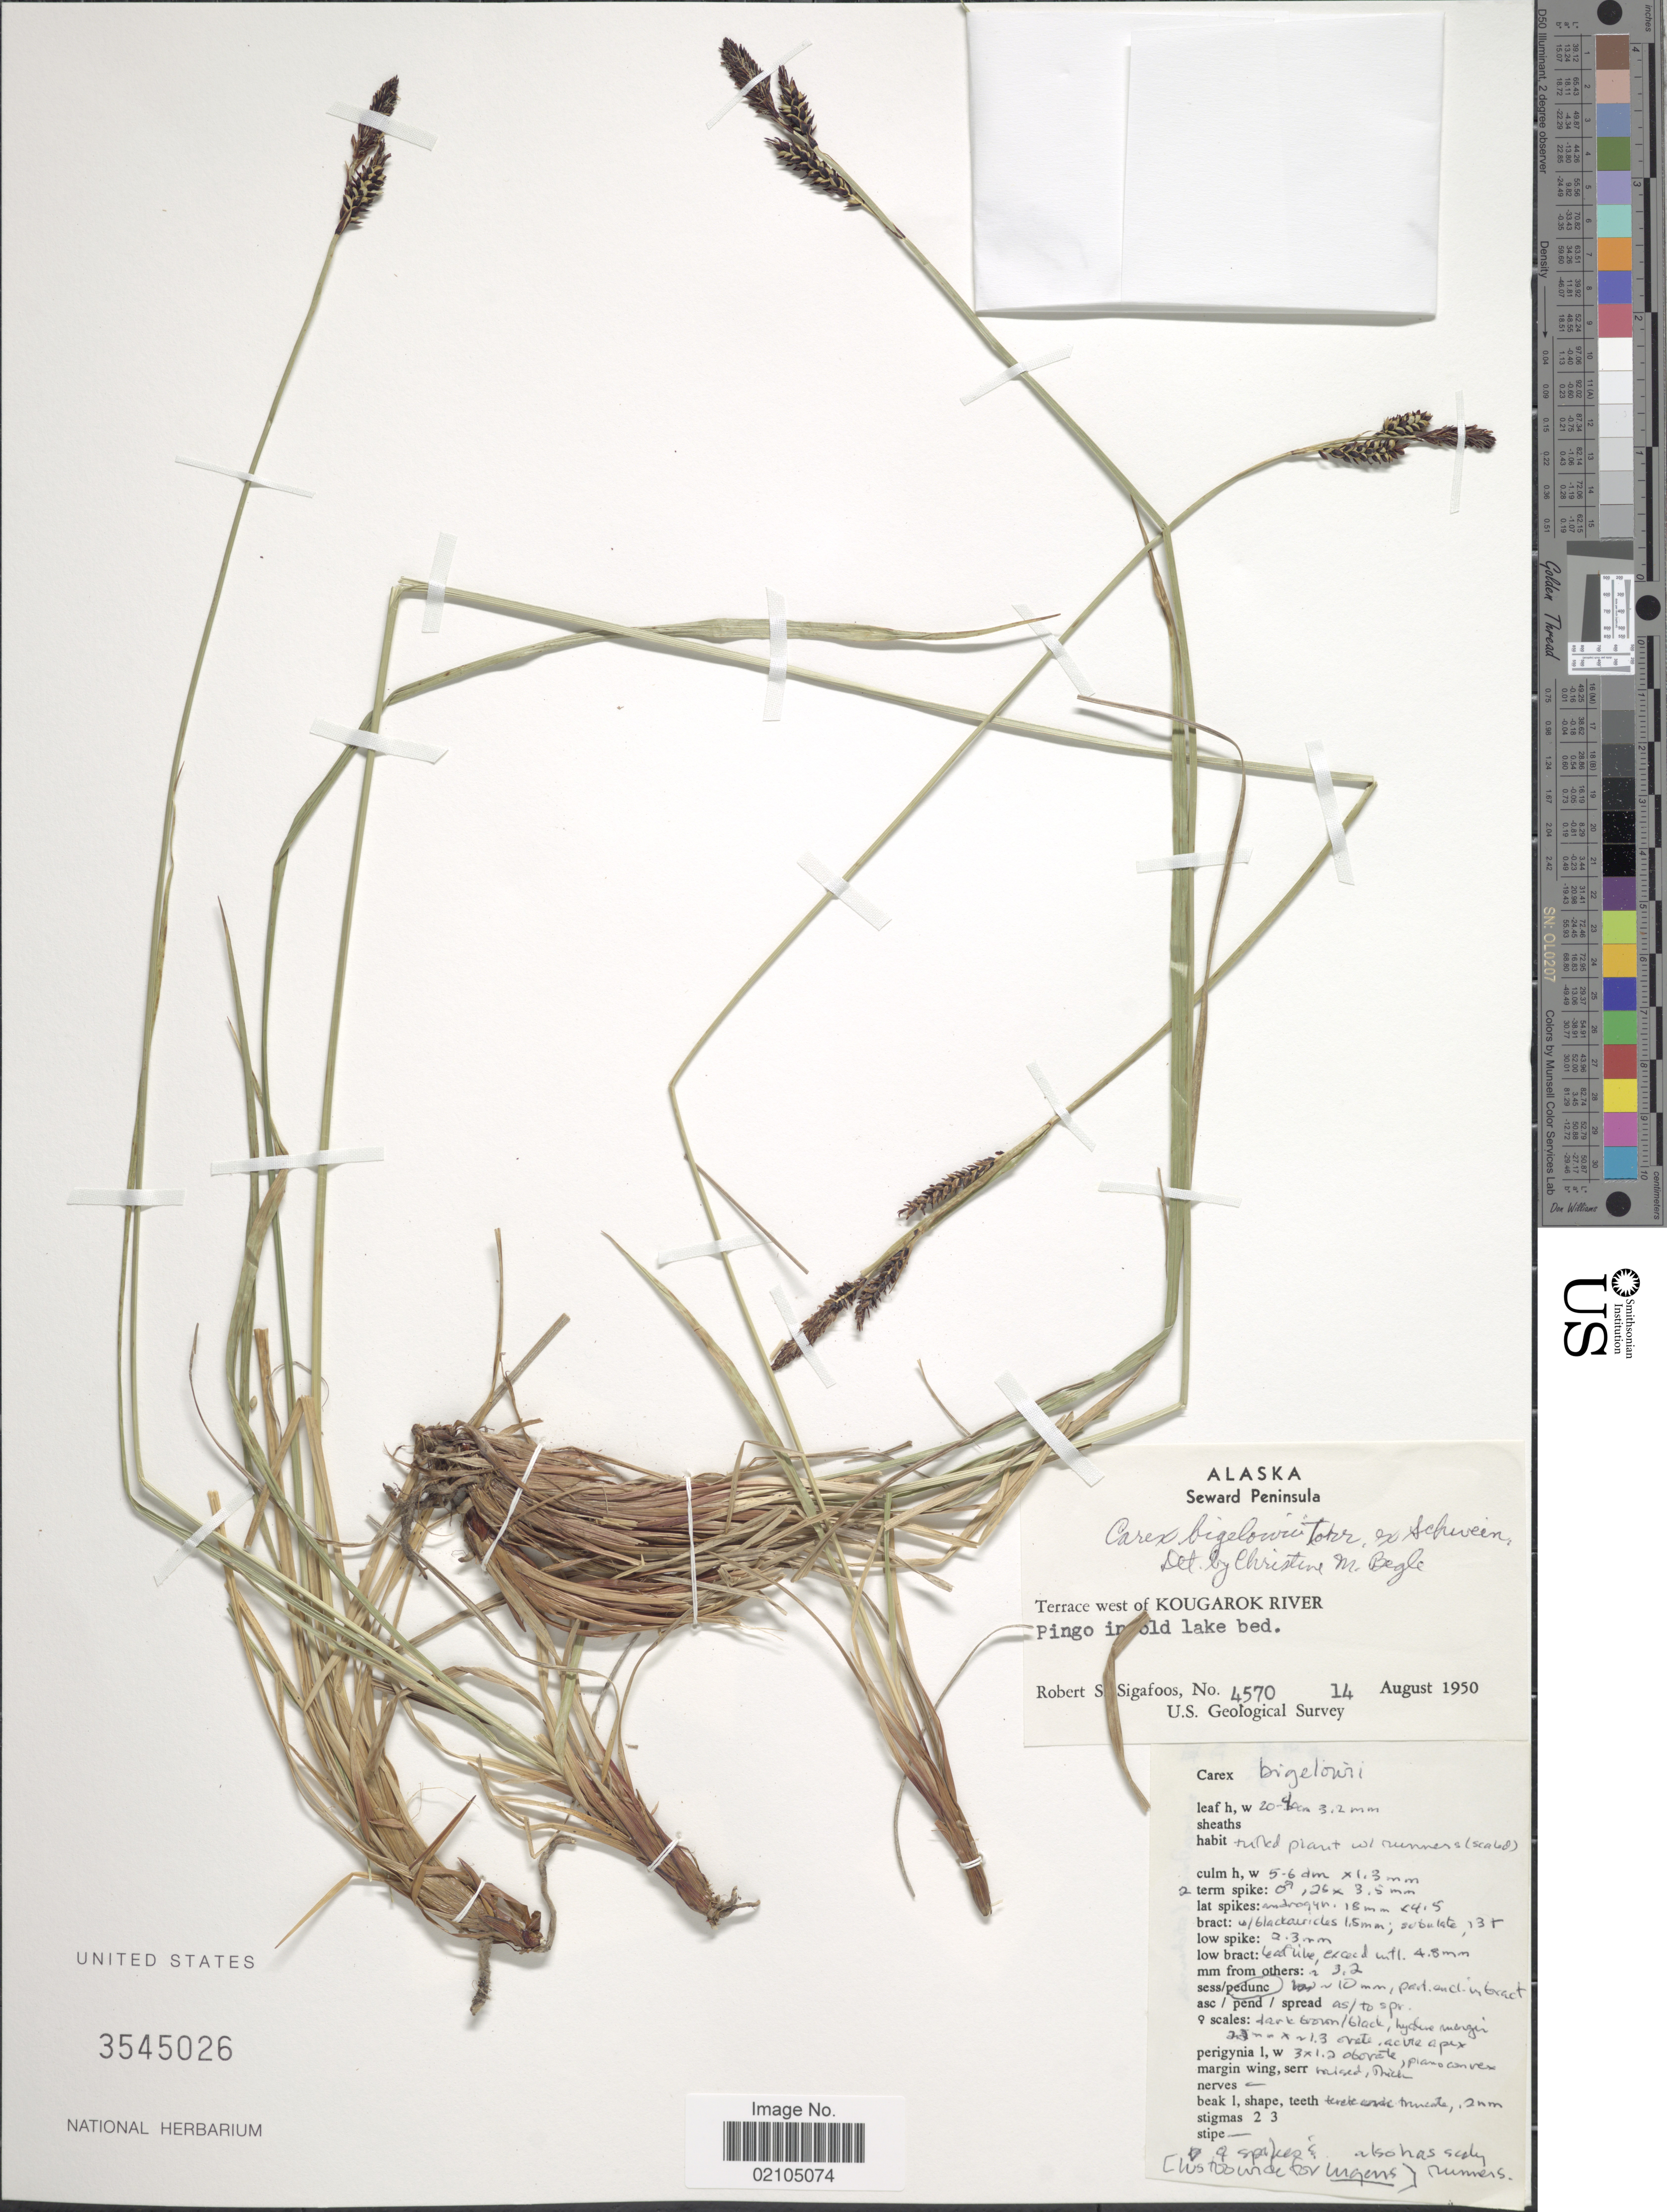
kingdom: Plantae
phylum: Tracheophyta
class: Liliopsida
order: Poales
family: Cyperaceae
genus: Carex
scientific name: Carex bigelowii subsp. lugens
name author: (Holm) T.V. Egorova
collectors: R. Sigafoos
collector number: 4570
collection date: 1950-08-14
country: United States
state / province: Alaska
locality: Seward Peninsula. Terrace west of Kougarok River.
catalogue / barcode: US 3545026